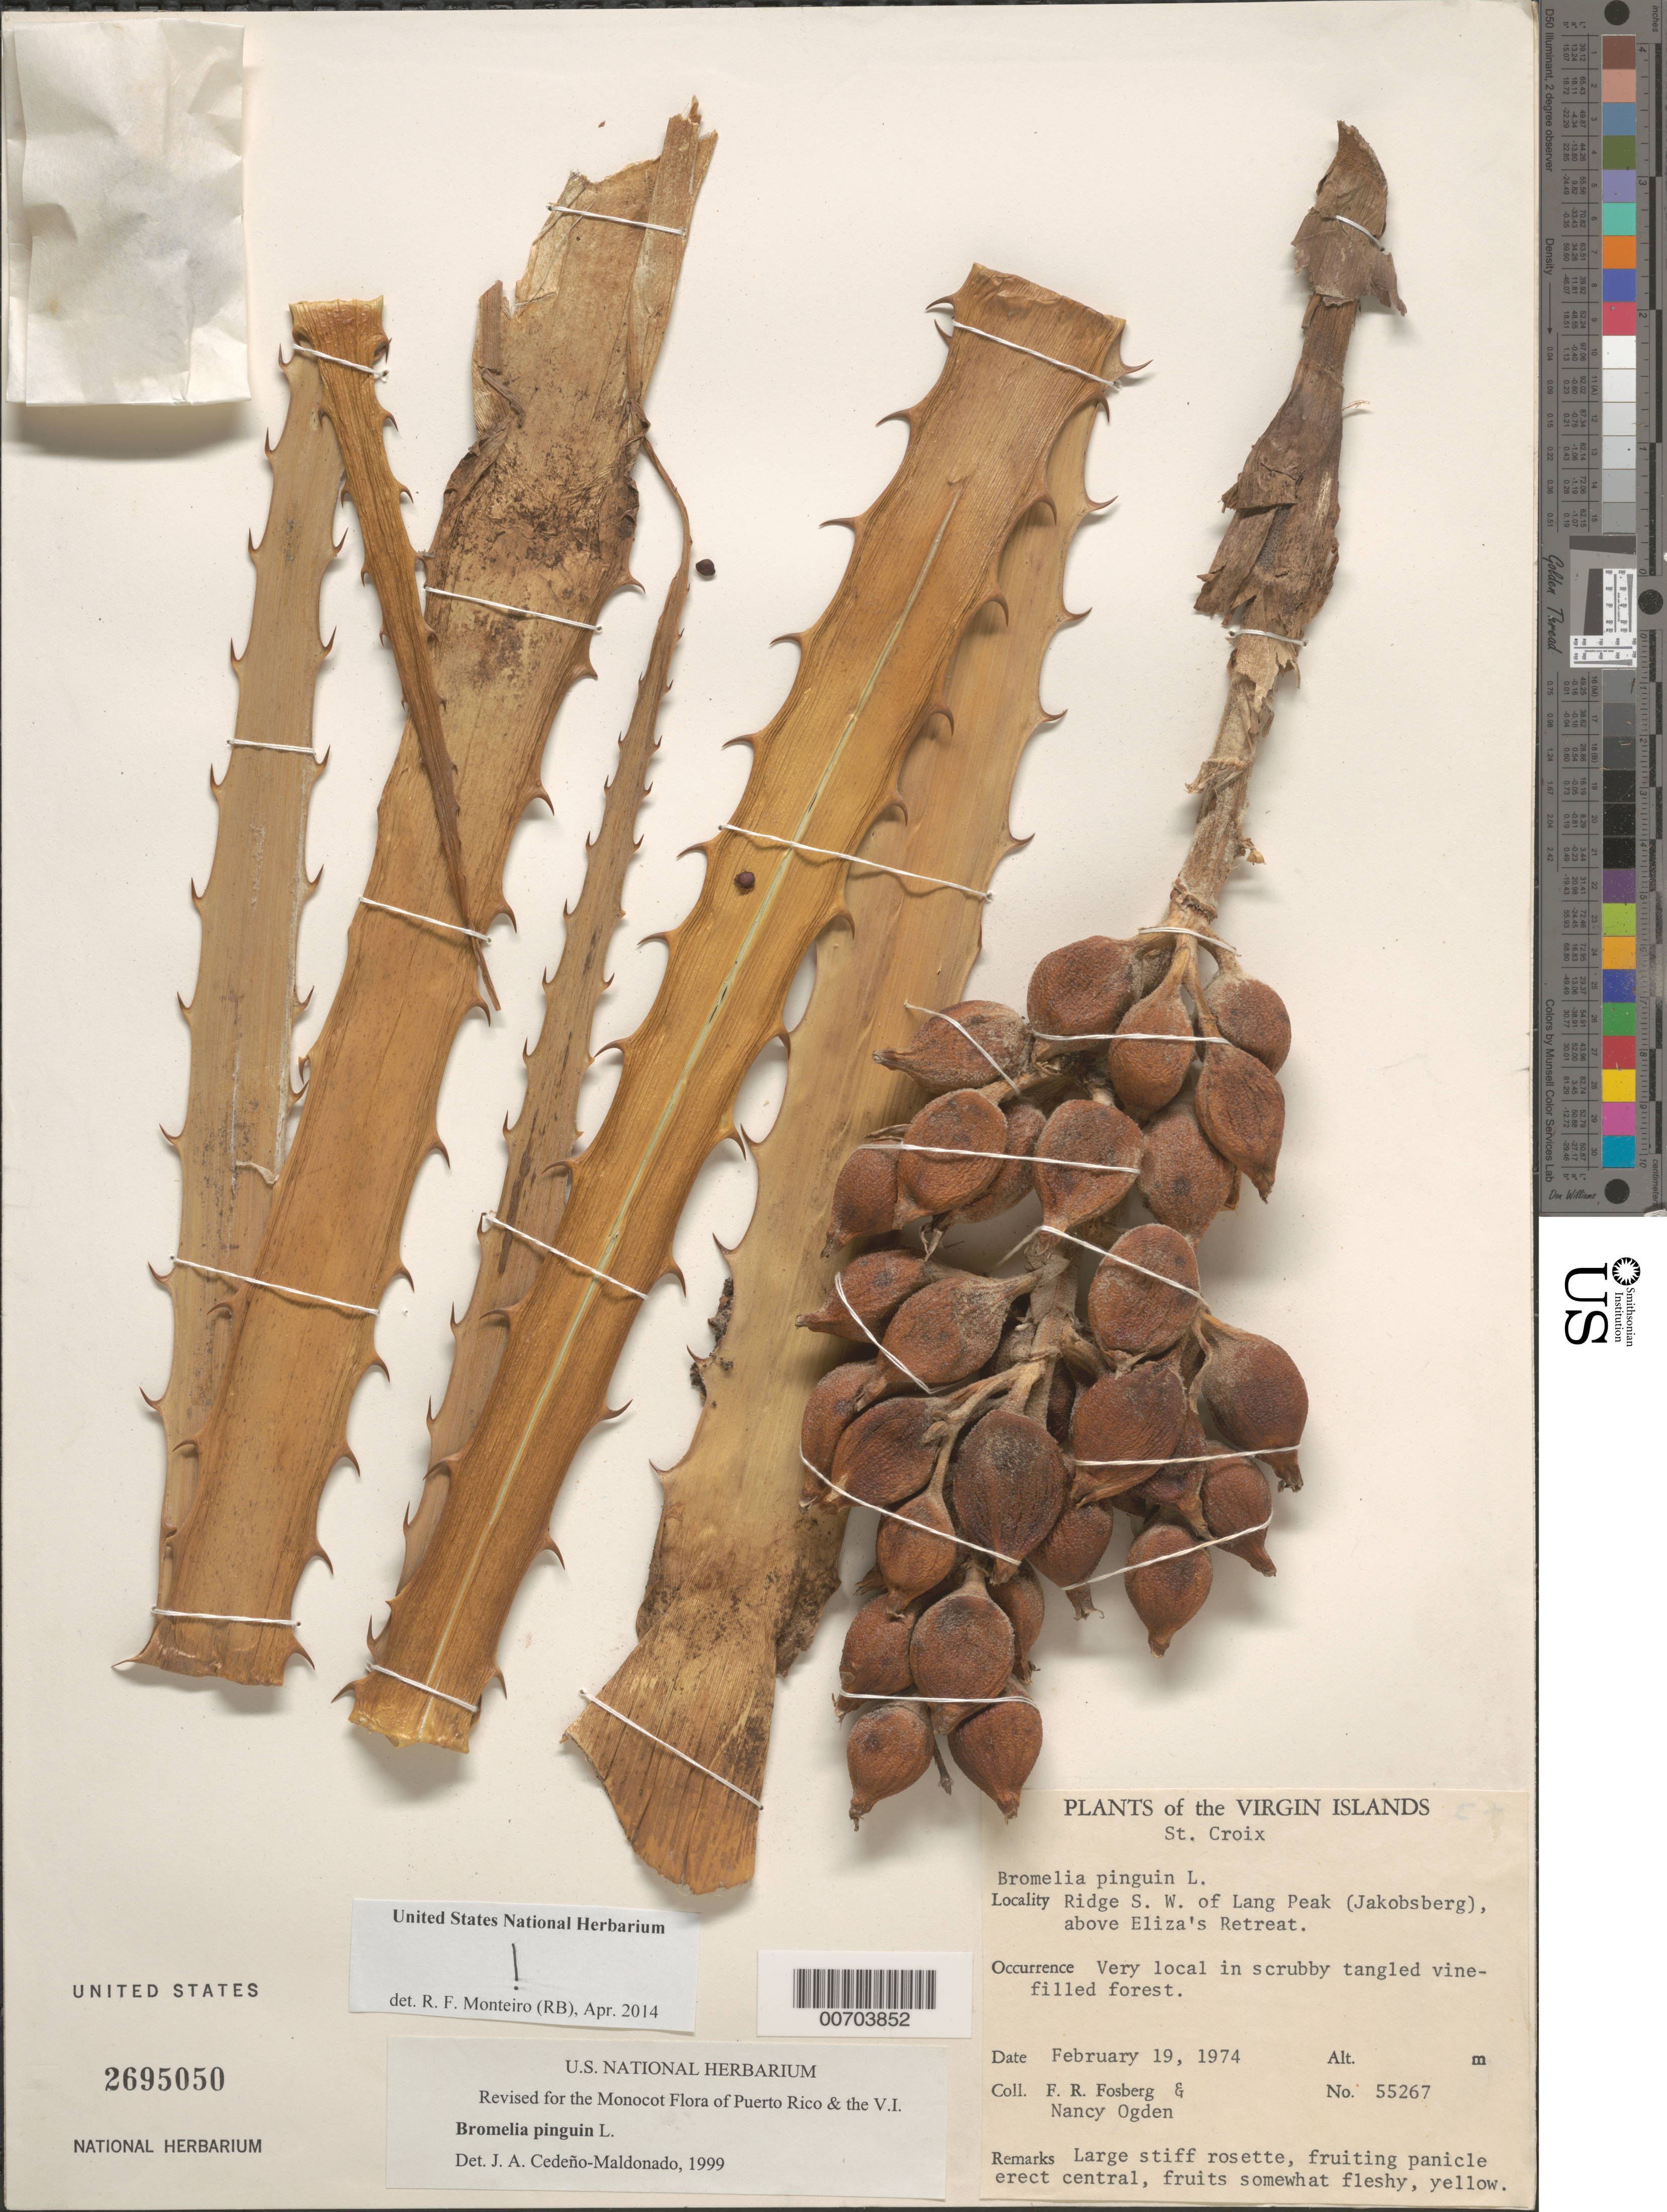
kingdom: Plantae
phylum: Tracheophyta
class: Liliopsida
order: Poales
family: Bromeliaceae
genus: Bromelia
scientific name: Bromelia pinguin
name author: L.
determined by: Cedeño-Maldonado, J. A.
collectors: F. R. Fosberg & N. Ogden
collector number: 55267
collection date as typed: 19 Feb 1974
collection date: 1974-02-19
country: U.S. Virgin Islands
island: St. Croix Island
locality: Ridge SW of Lang Peak (Jakobsberg), above Eliza's Retreat.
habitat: Very local in scrubby tangled vine-filled forest.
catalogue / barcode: US 2695050